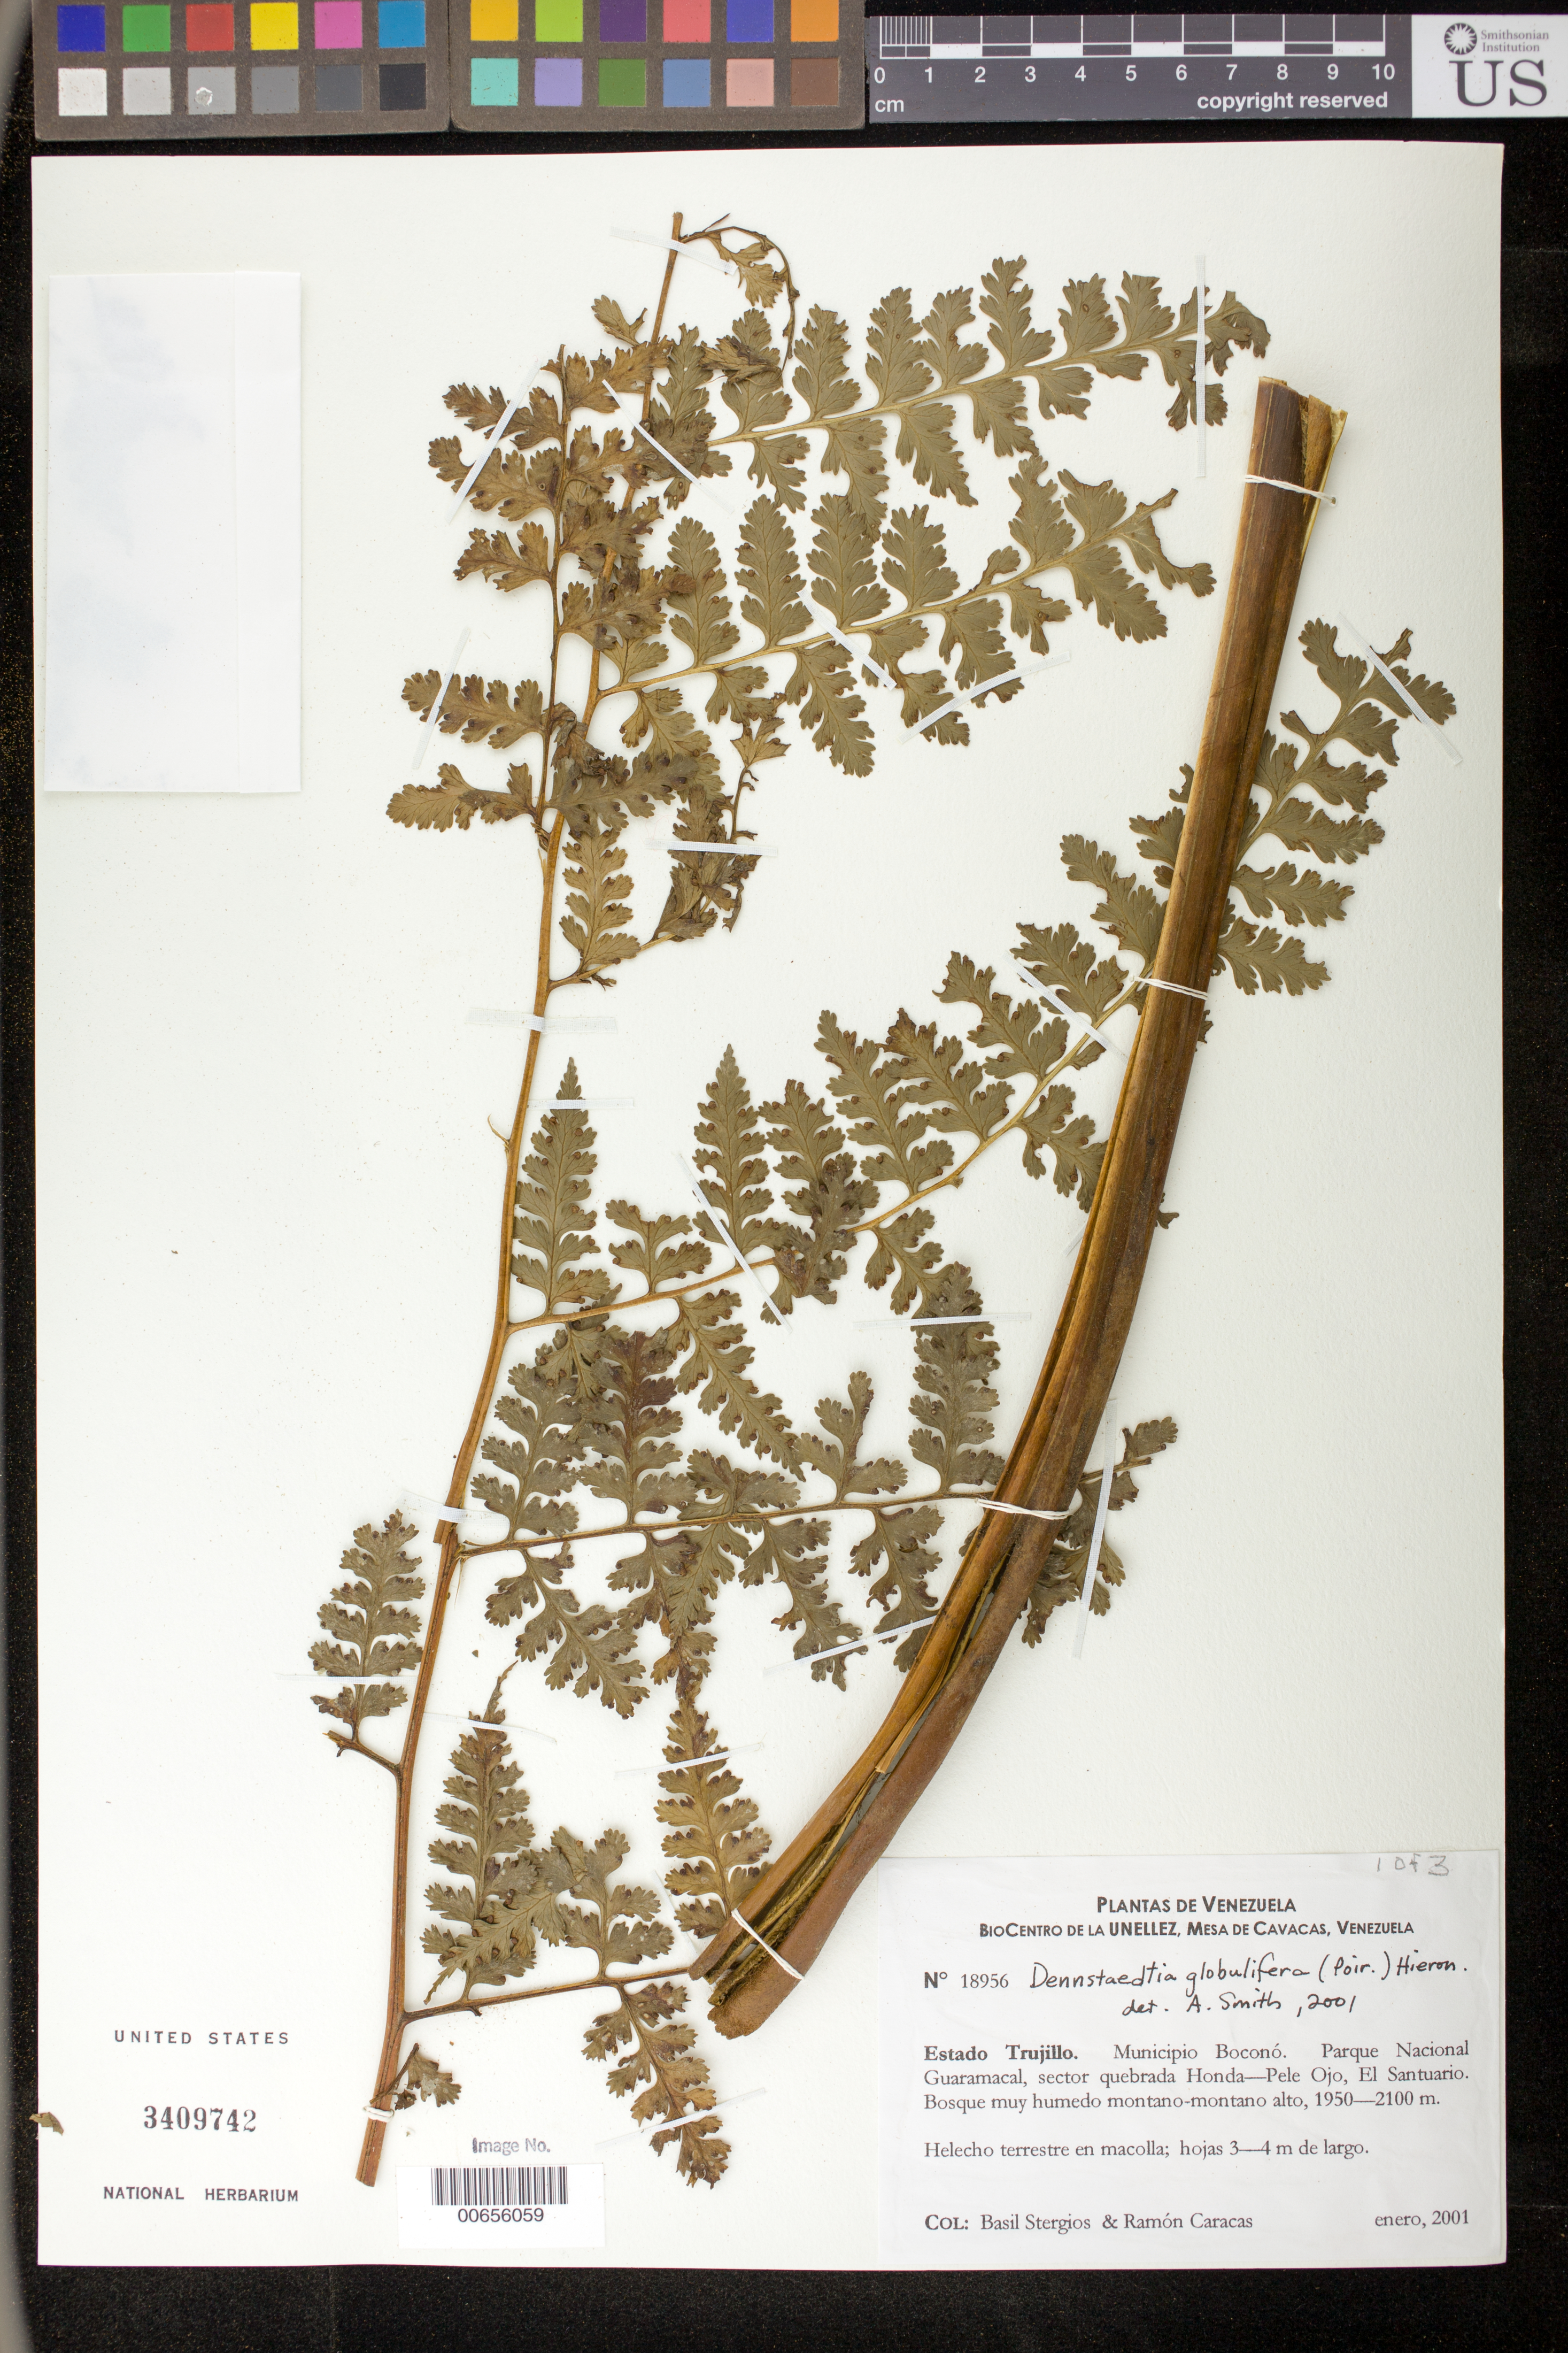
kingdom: Plantae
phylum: Tracheophyta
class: Polypodiopsida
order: Polypodiales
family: Dennstaedtiaceae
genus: Dennstaedtia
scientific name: Dennstaedtia globulifera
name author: (Poir.) Hieron.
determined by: Smith, Alan R., (UC)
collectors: B. G. Stergios & R. Caracas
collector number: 18956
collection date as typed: Jan 2001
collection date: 2001-01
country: Venezuela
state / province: Trujillo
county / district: Boconó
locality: Parque Nacional Guaramacal, sector quebrada Honda-Pele Ojo, El Santuario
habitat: Bosque muy húmedo montano-montano alto.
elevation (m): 1950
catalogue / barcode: US 3409742